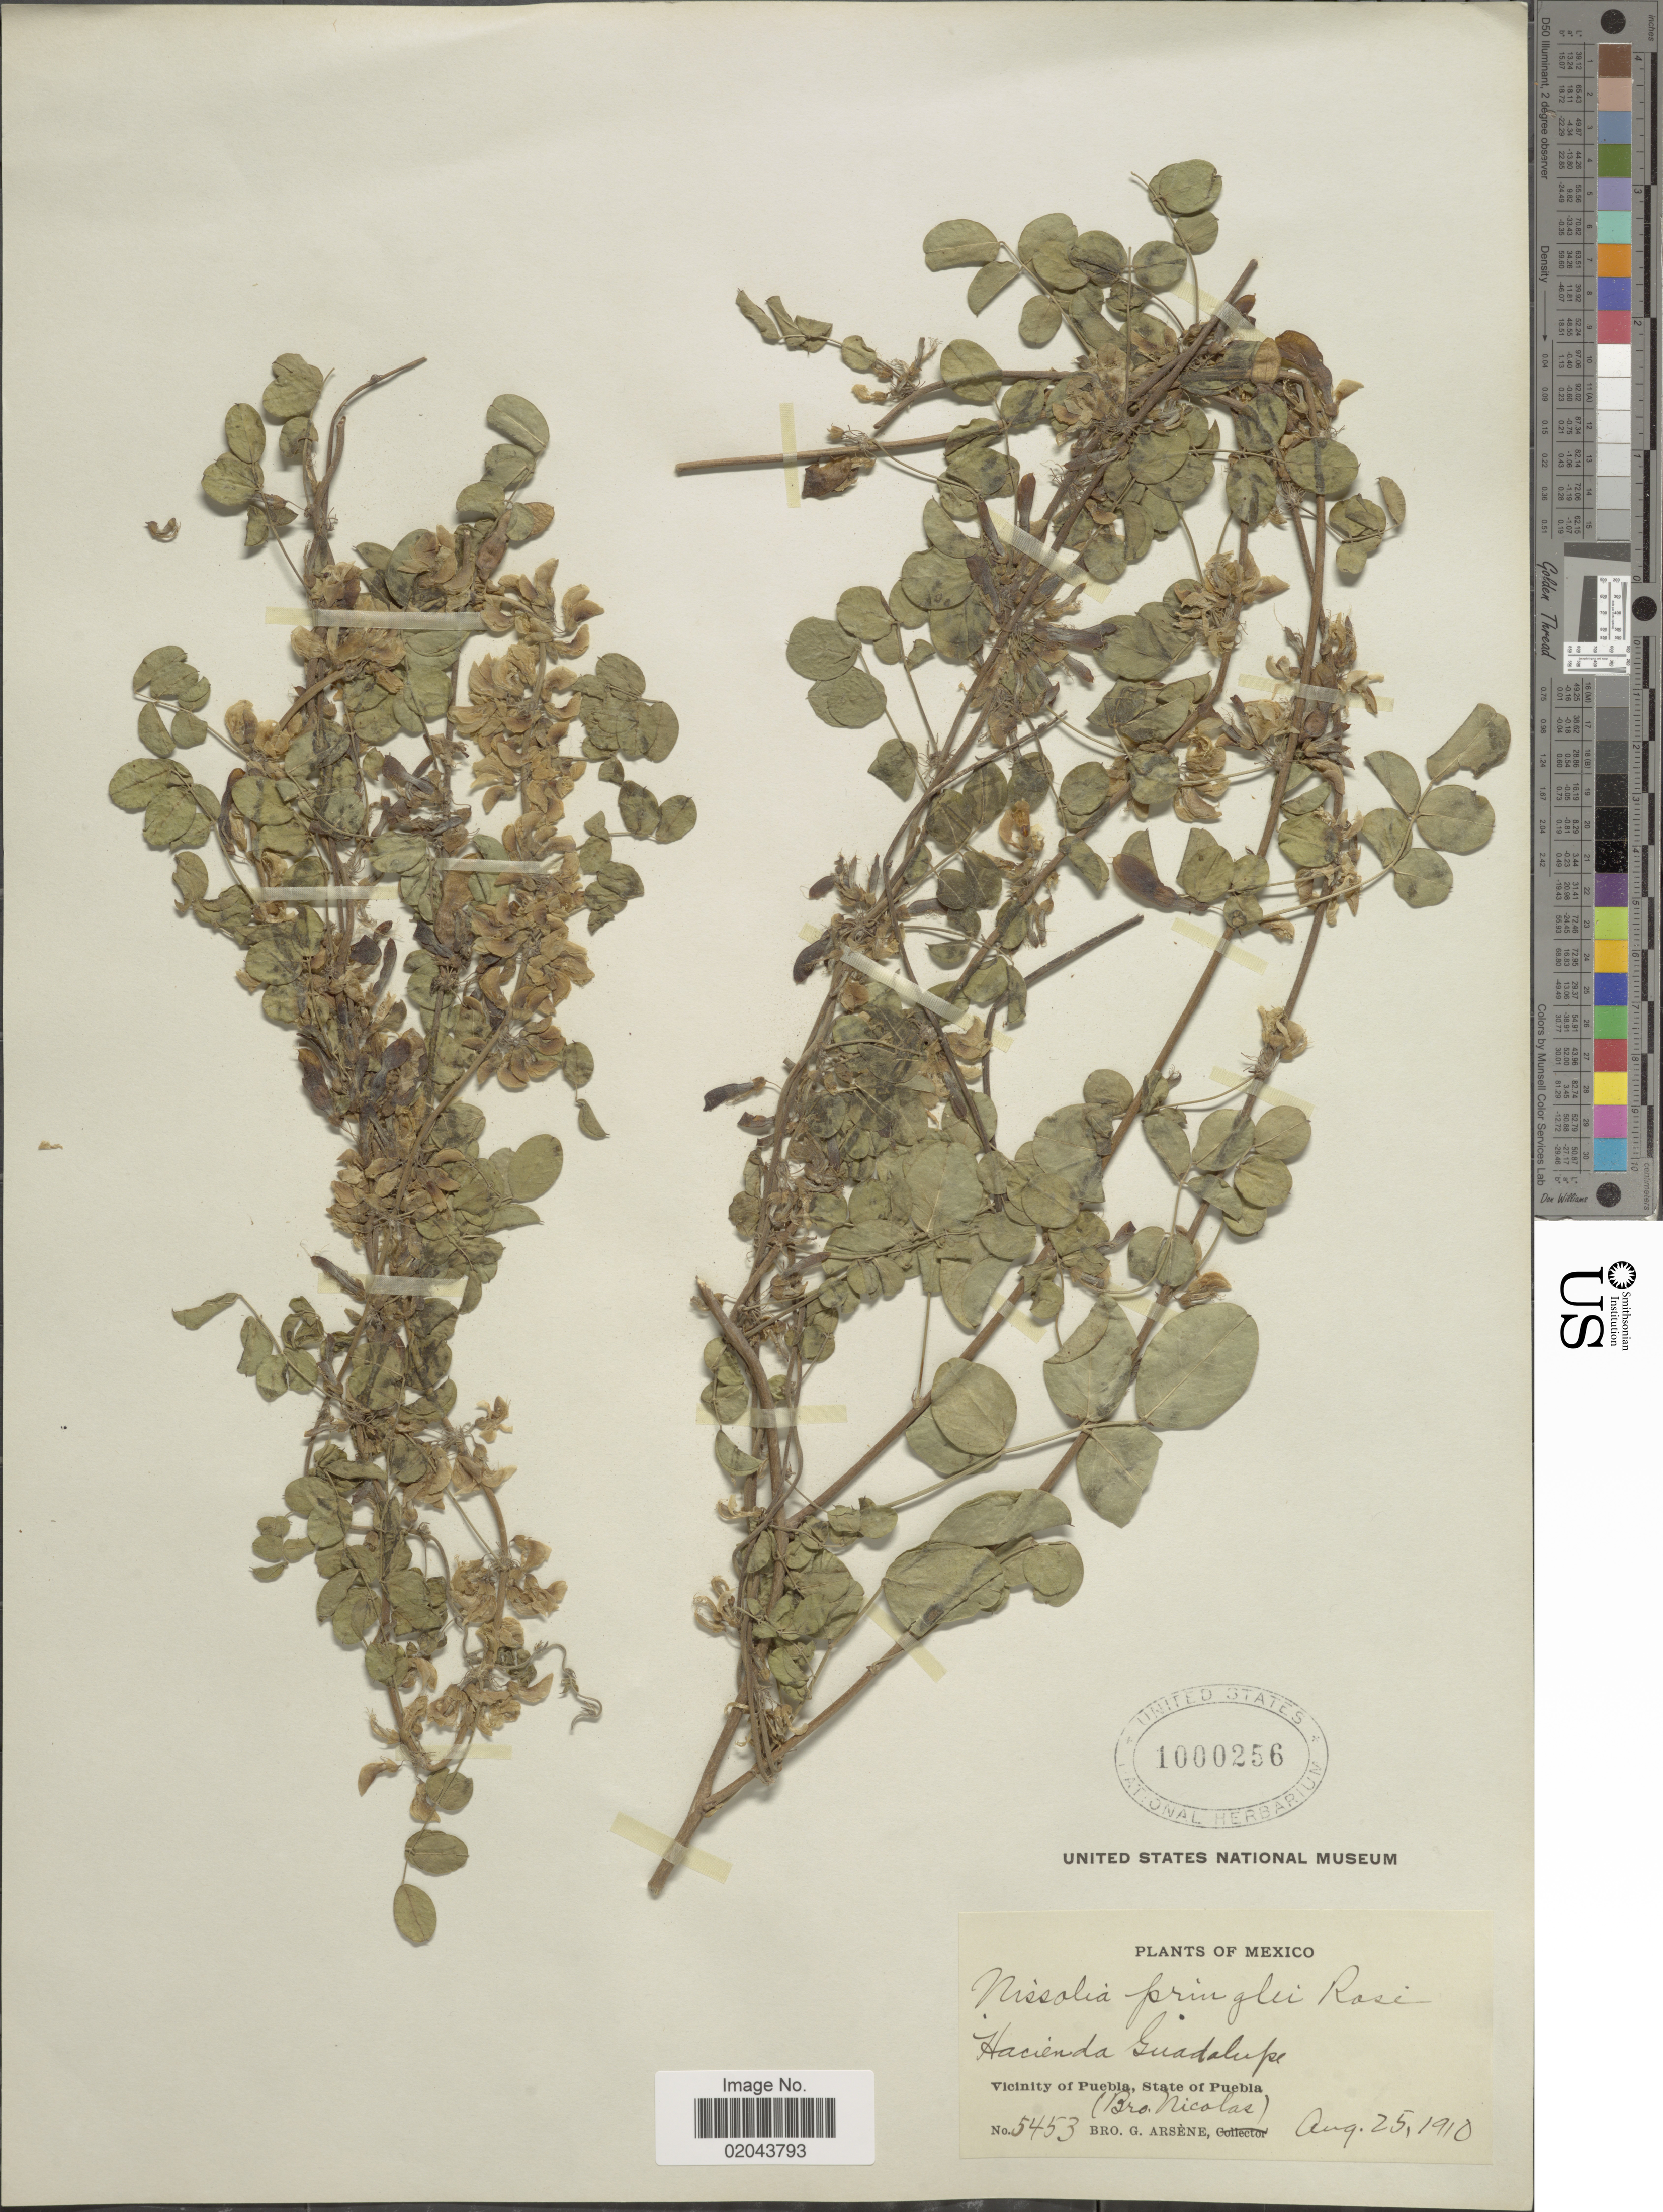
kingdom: Plantae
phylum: Tracheophyta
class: Magnoliopsida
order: Fabales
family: Fabaceae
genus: Nissolia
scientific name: Nissolia pringlei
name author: Rose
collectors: Bro. Nicolas & Bro. G. Arsène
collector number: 5453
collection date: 1910-08-25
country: Mexico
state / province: Puebla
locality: Hacienda Guadalupe, Vicinity of Puebla.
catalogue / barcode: US 1000256